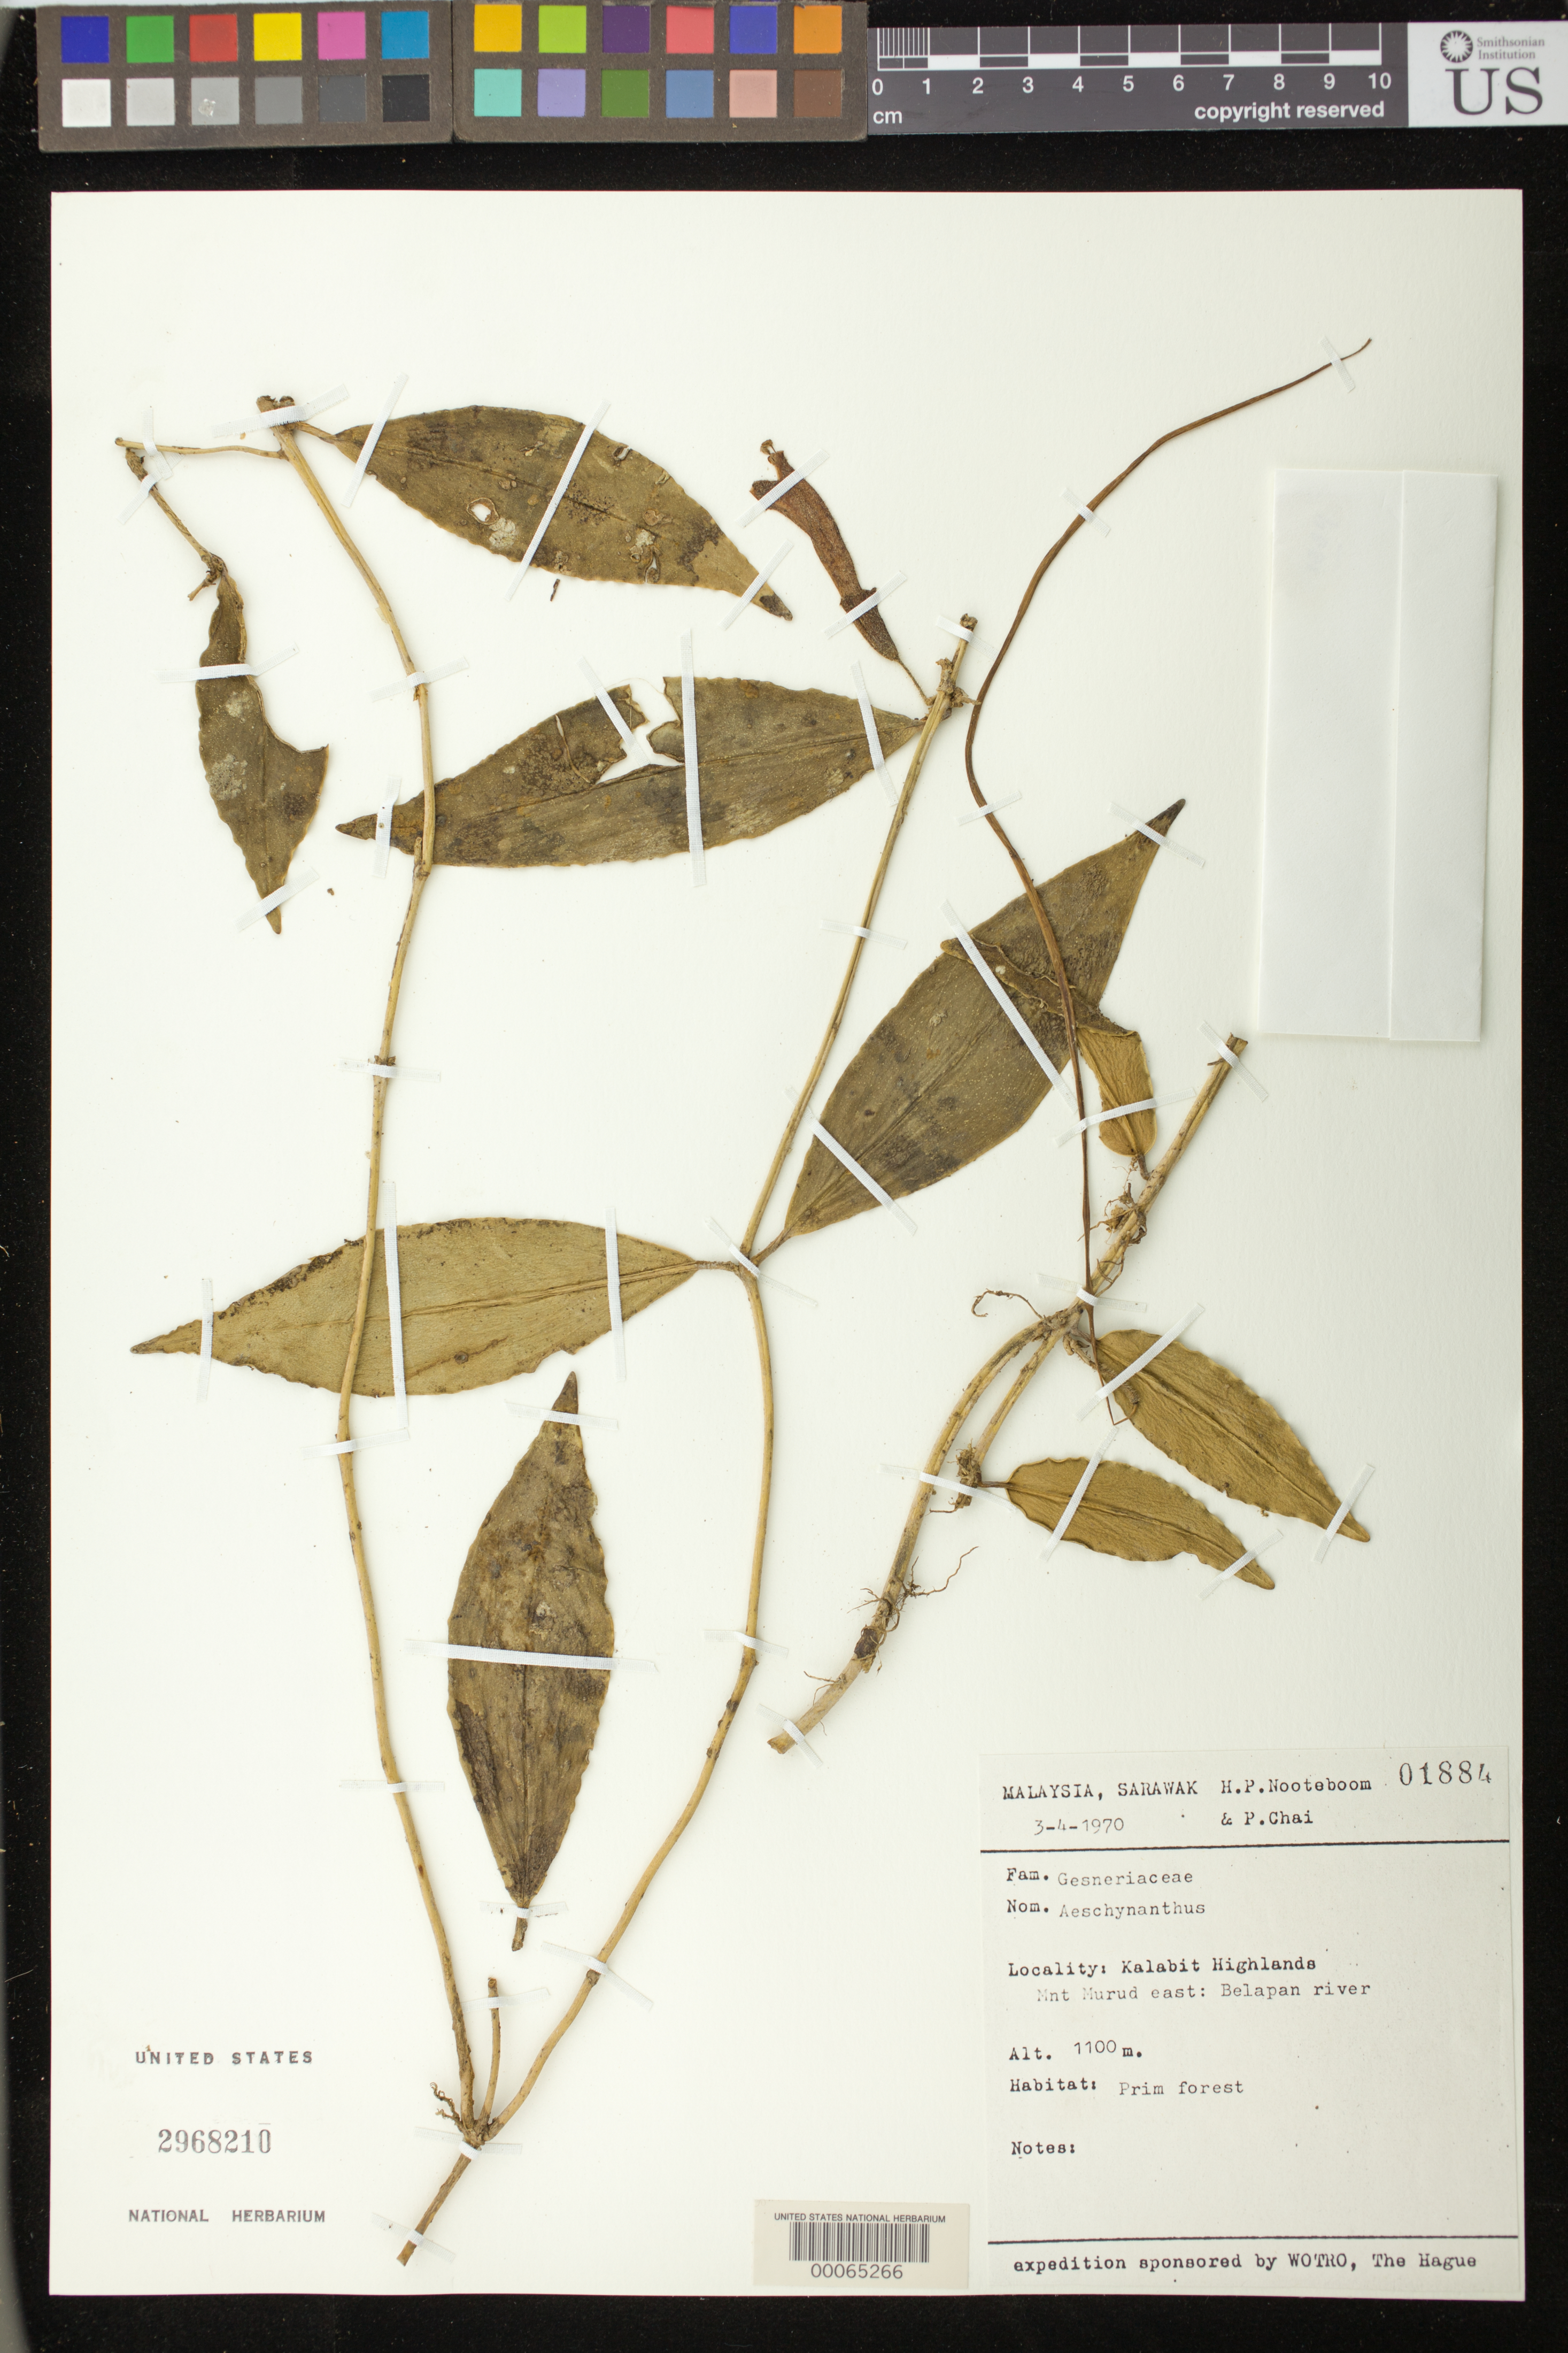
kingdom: Plantae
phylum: Tracheophyta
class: Magnoliopsida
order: Lamiales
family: Gesneriaceae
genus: Aeschynanthus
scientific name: Aeschynanthus sp.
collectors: H. P. Nooteboom & P. Chai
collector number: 01884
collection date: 1970-04-03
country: Malaysia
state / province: Sarawak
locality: Kalabit Highlands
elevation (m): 1100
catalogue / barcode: US 2968210